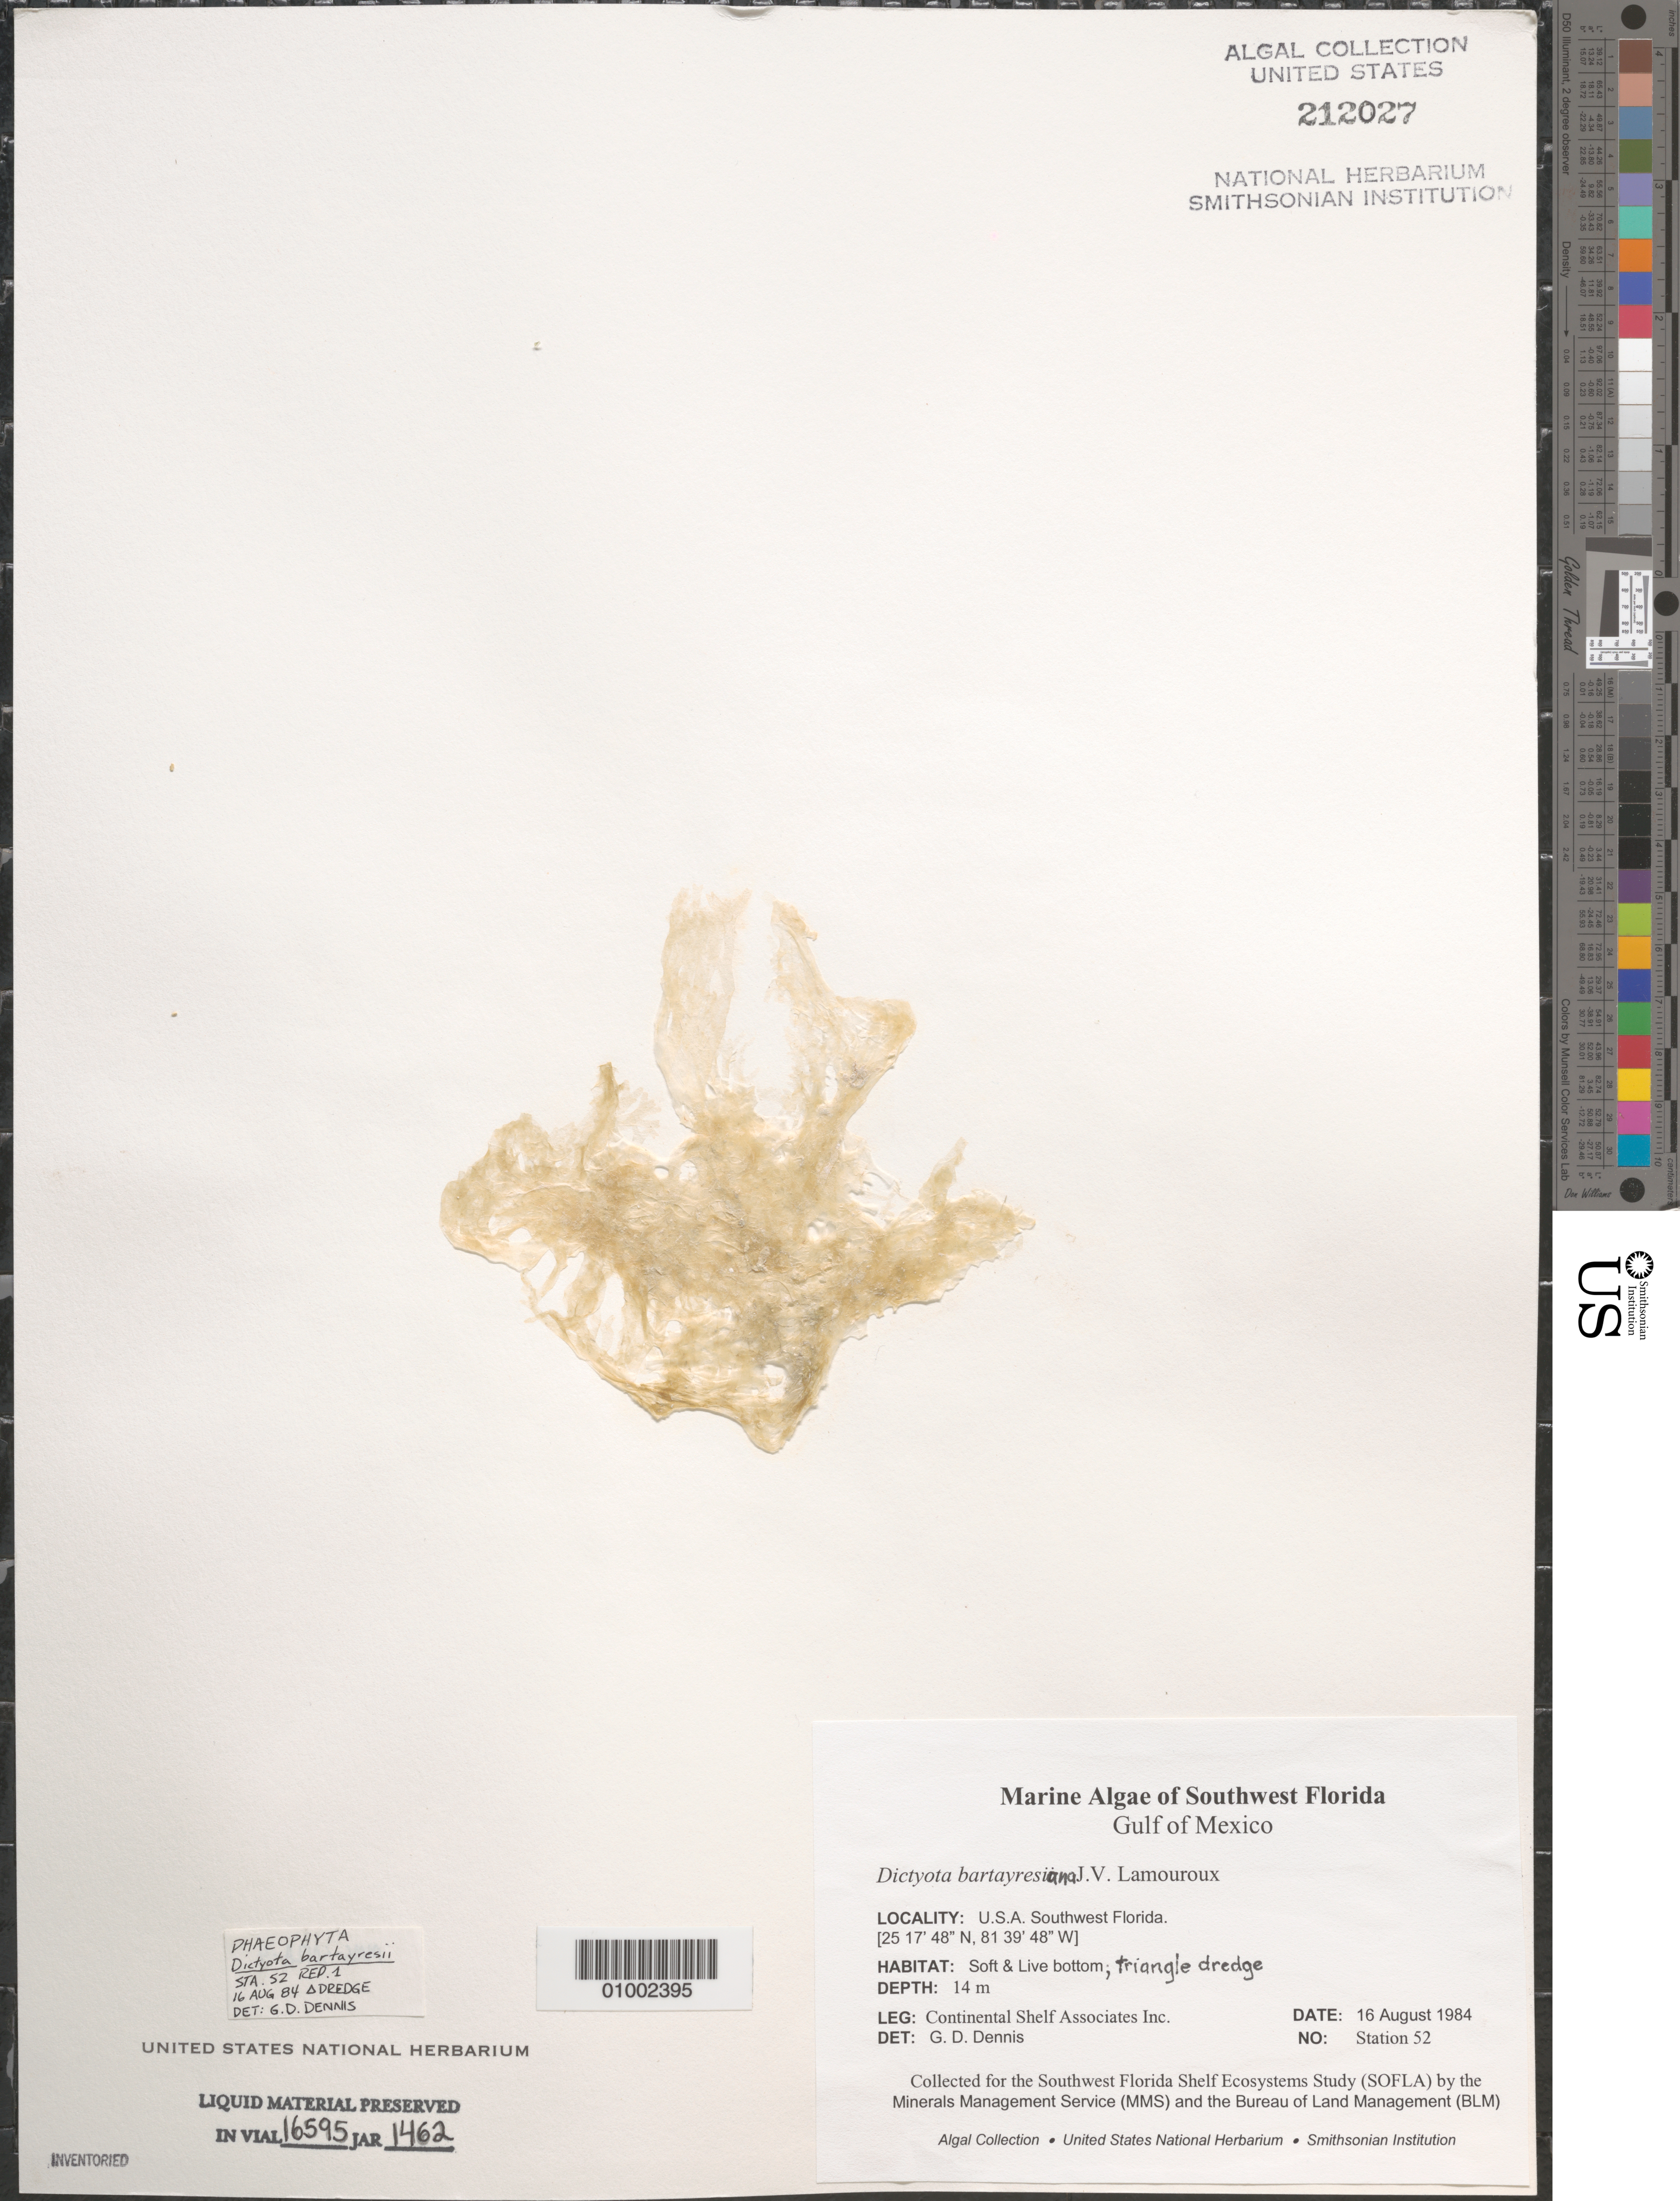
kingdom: Chromista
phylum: Ochrophyta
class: Phaeophyceae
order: Dictyotales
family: Dictyotaceae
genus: Dictyota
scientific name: Dictyota bartayresiana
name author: J.V.Lamouroux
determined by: Dennis, G. D.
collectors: Continental Shelf Associates Inc.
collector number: Station 52 Repl 1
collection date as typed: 16 Aug 1984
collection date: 1984-08-16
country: United States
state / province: Florida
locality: Gulf of Mexico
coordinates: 25 17'48"N, 81 39'48"W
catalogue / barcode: US 212027